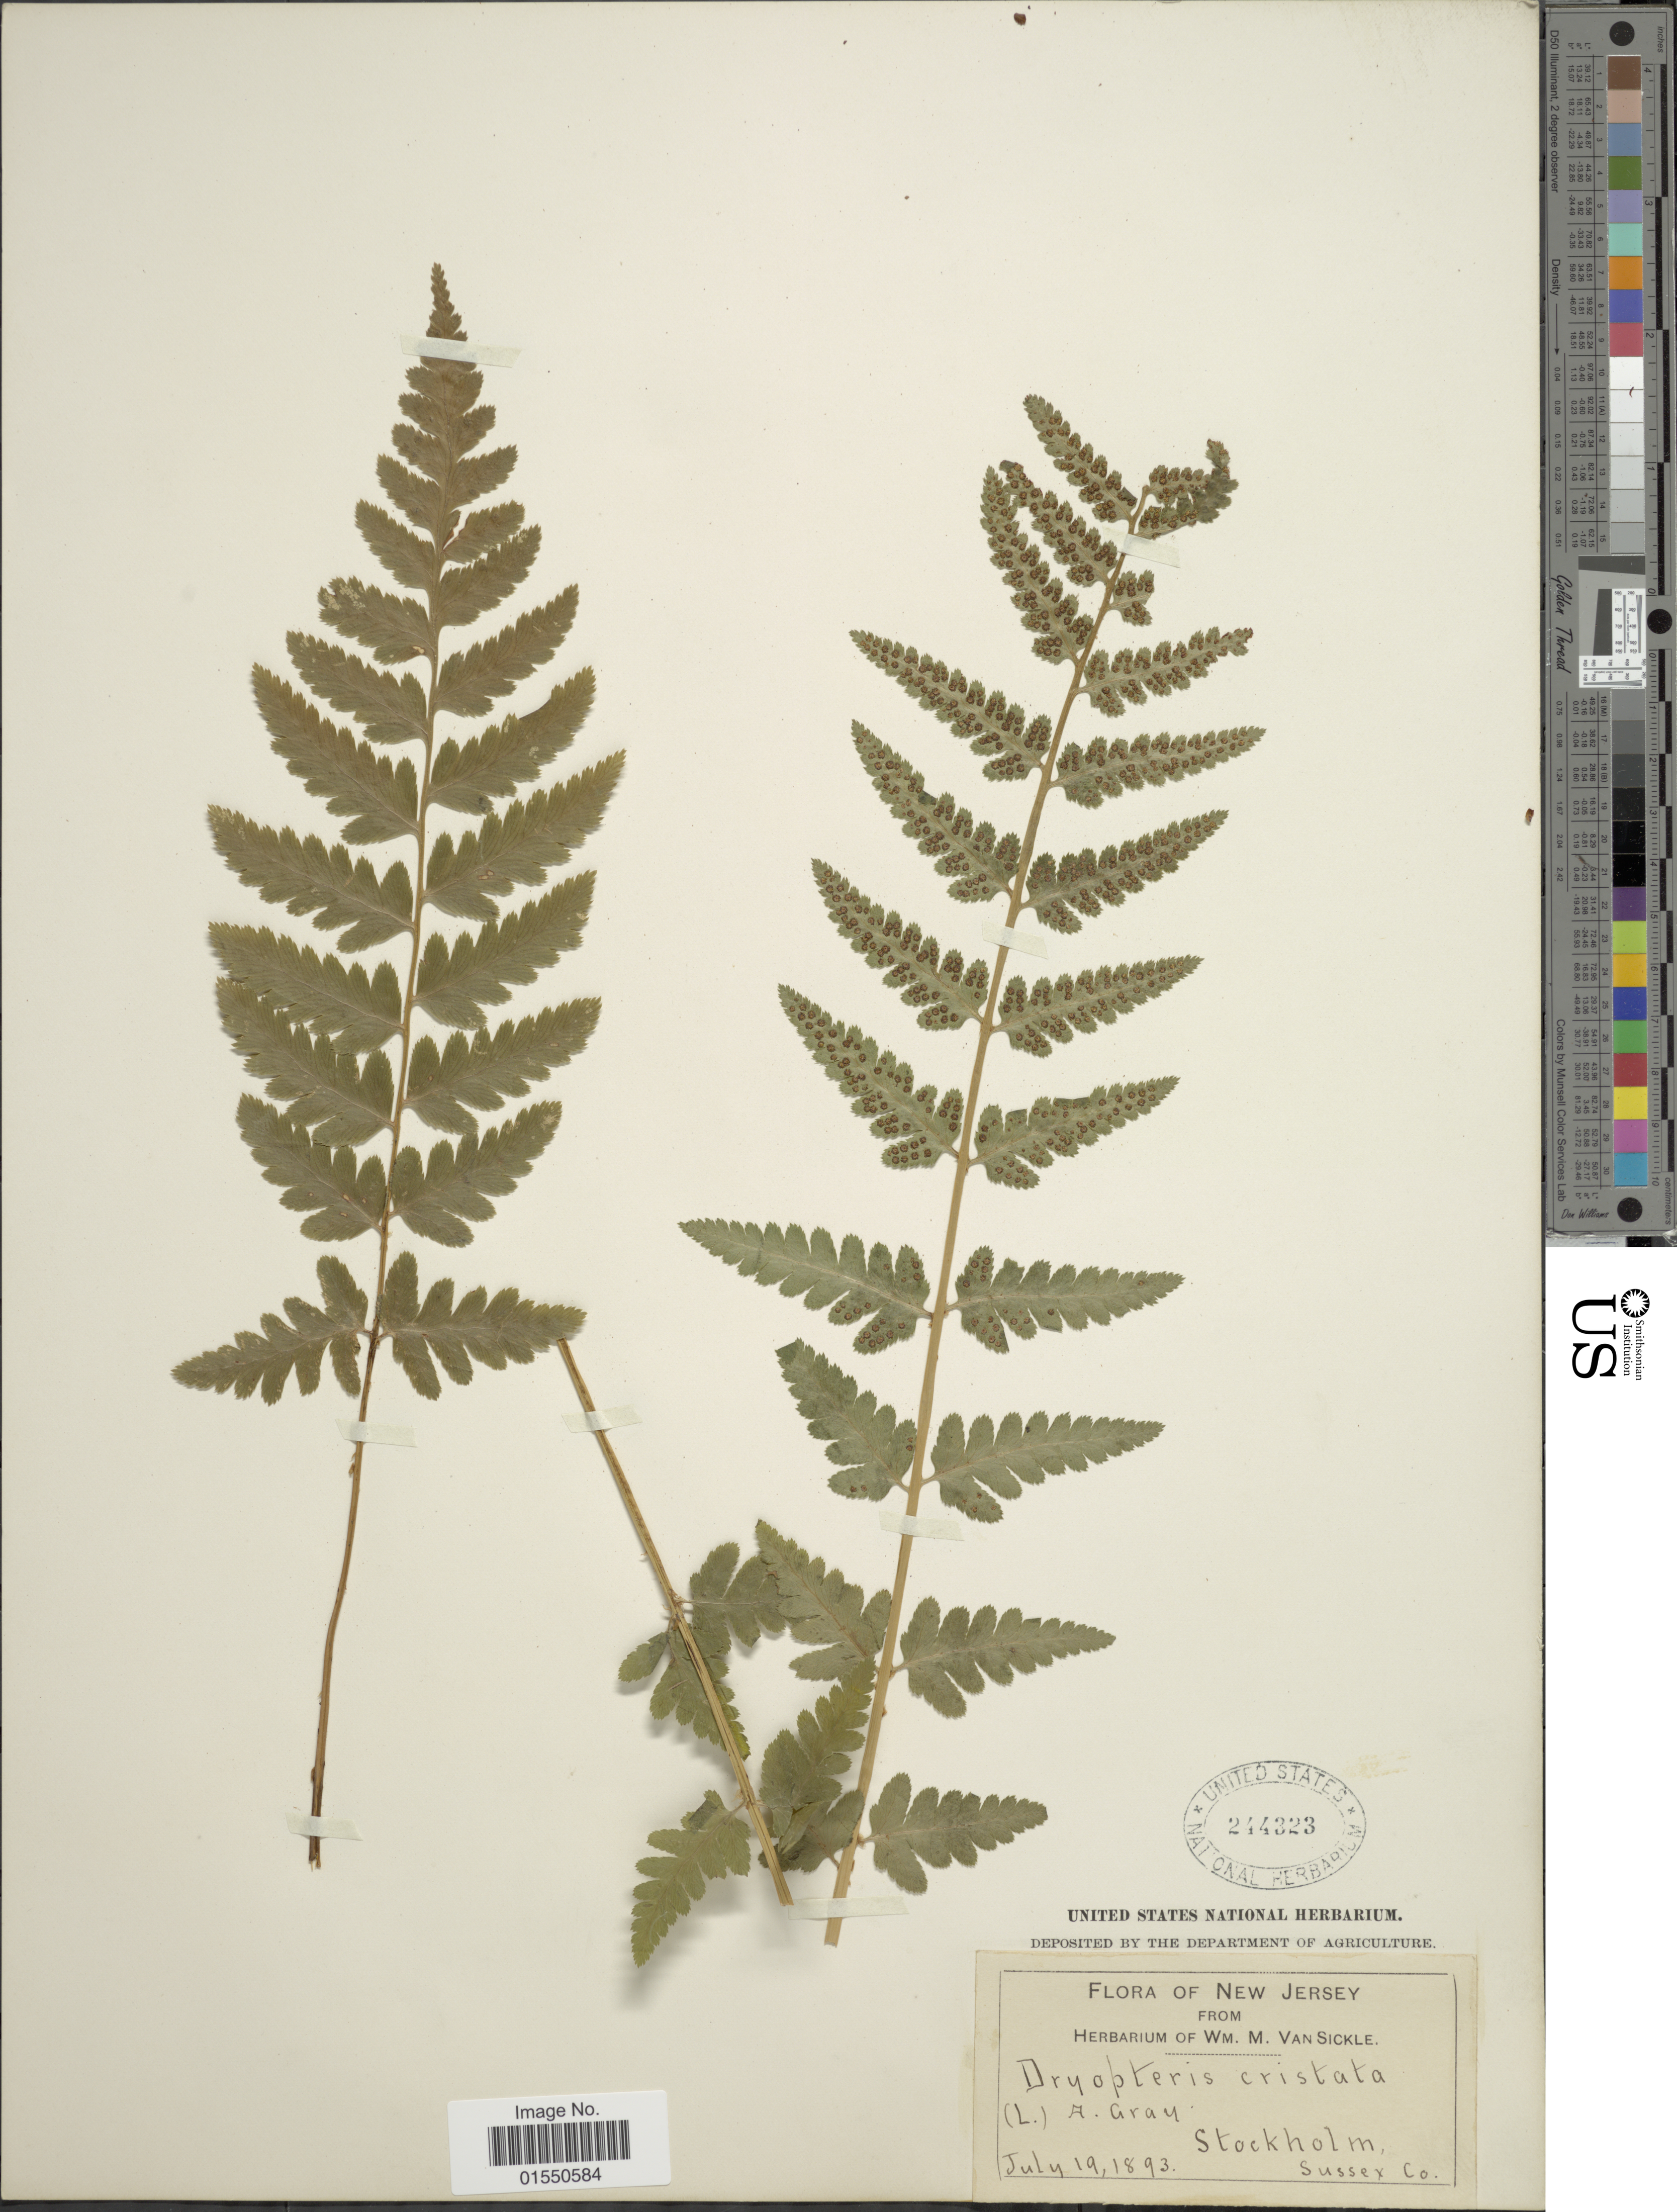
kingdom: Plantae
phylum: Tracheophyta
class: Polypodiopsida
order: Polypodiales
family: Dryopteridaceae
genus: Dryopteris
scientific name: Dryopteris cristata var. spinulosa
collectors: ex herb. Wm. M. Van Sickle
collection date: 1893-07-19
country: United States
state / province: New Jersey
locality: Stockholm, Sussex Co.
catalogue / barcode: US 244323